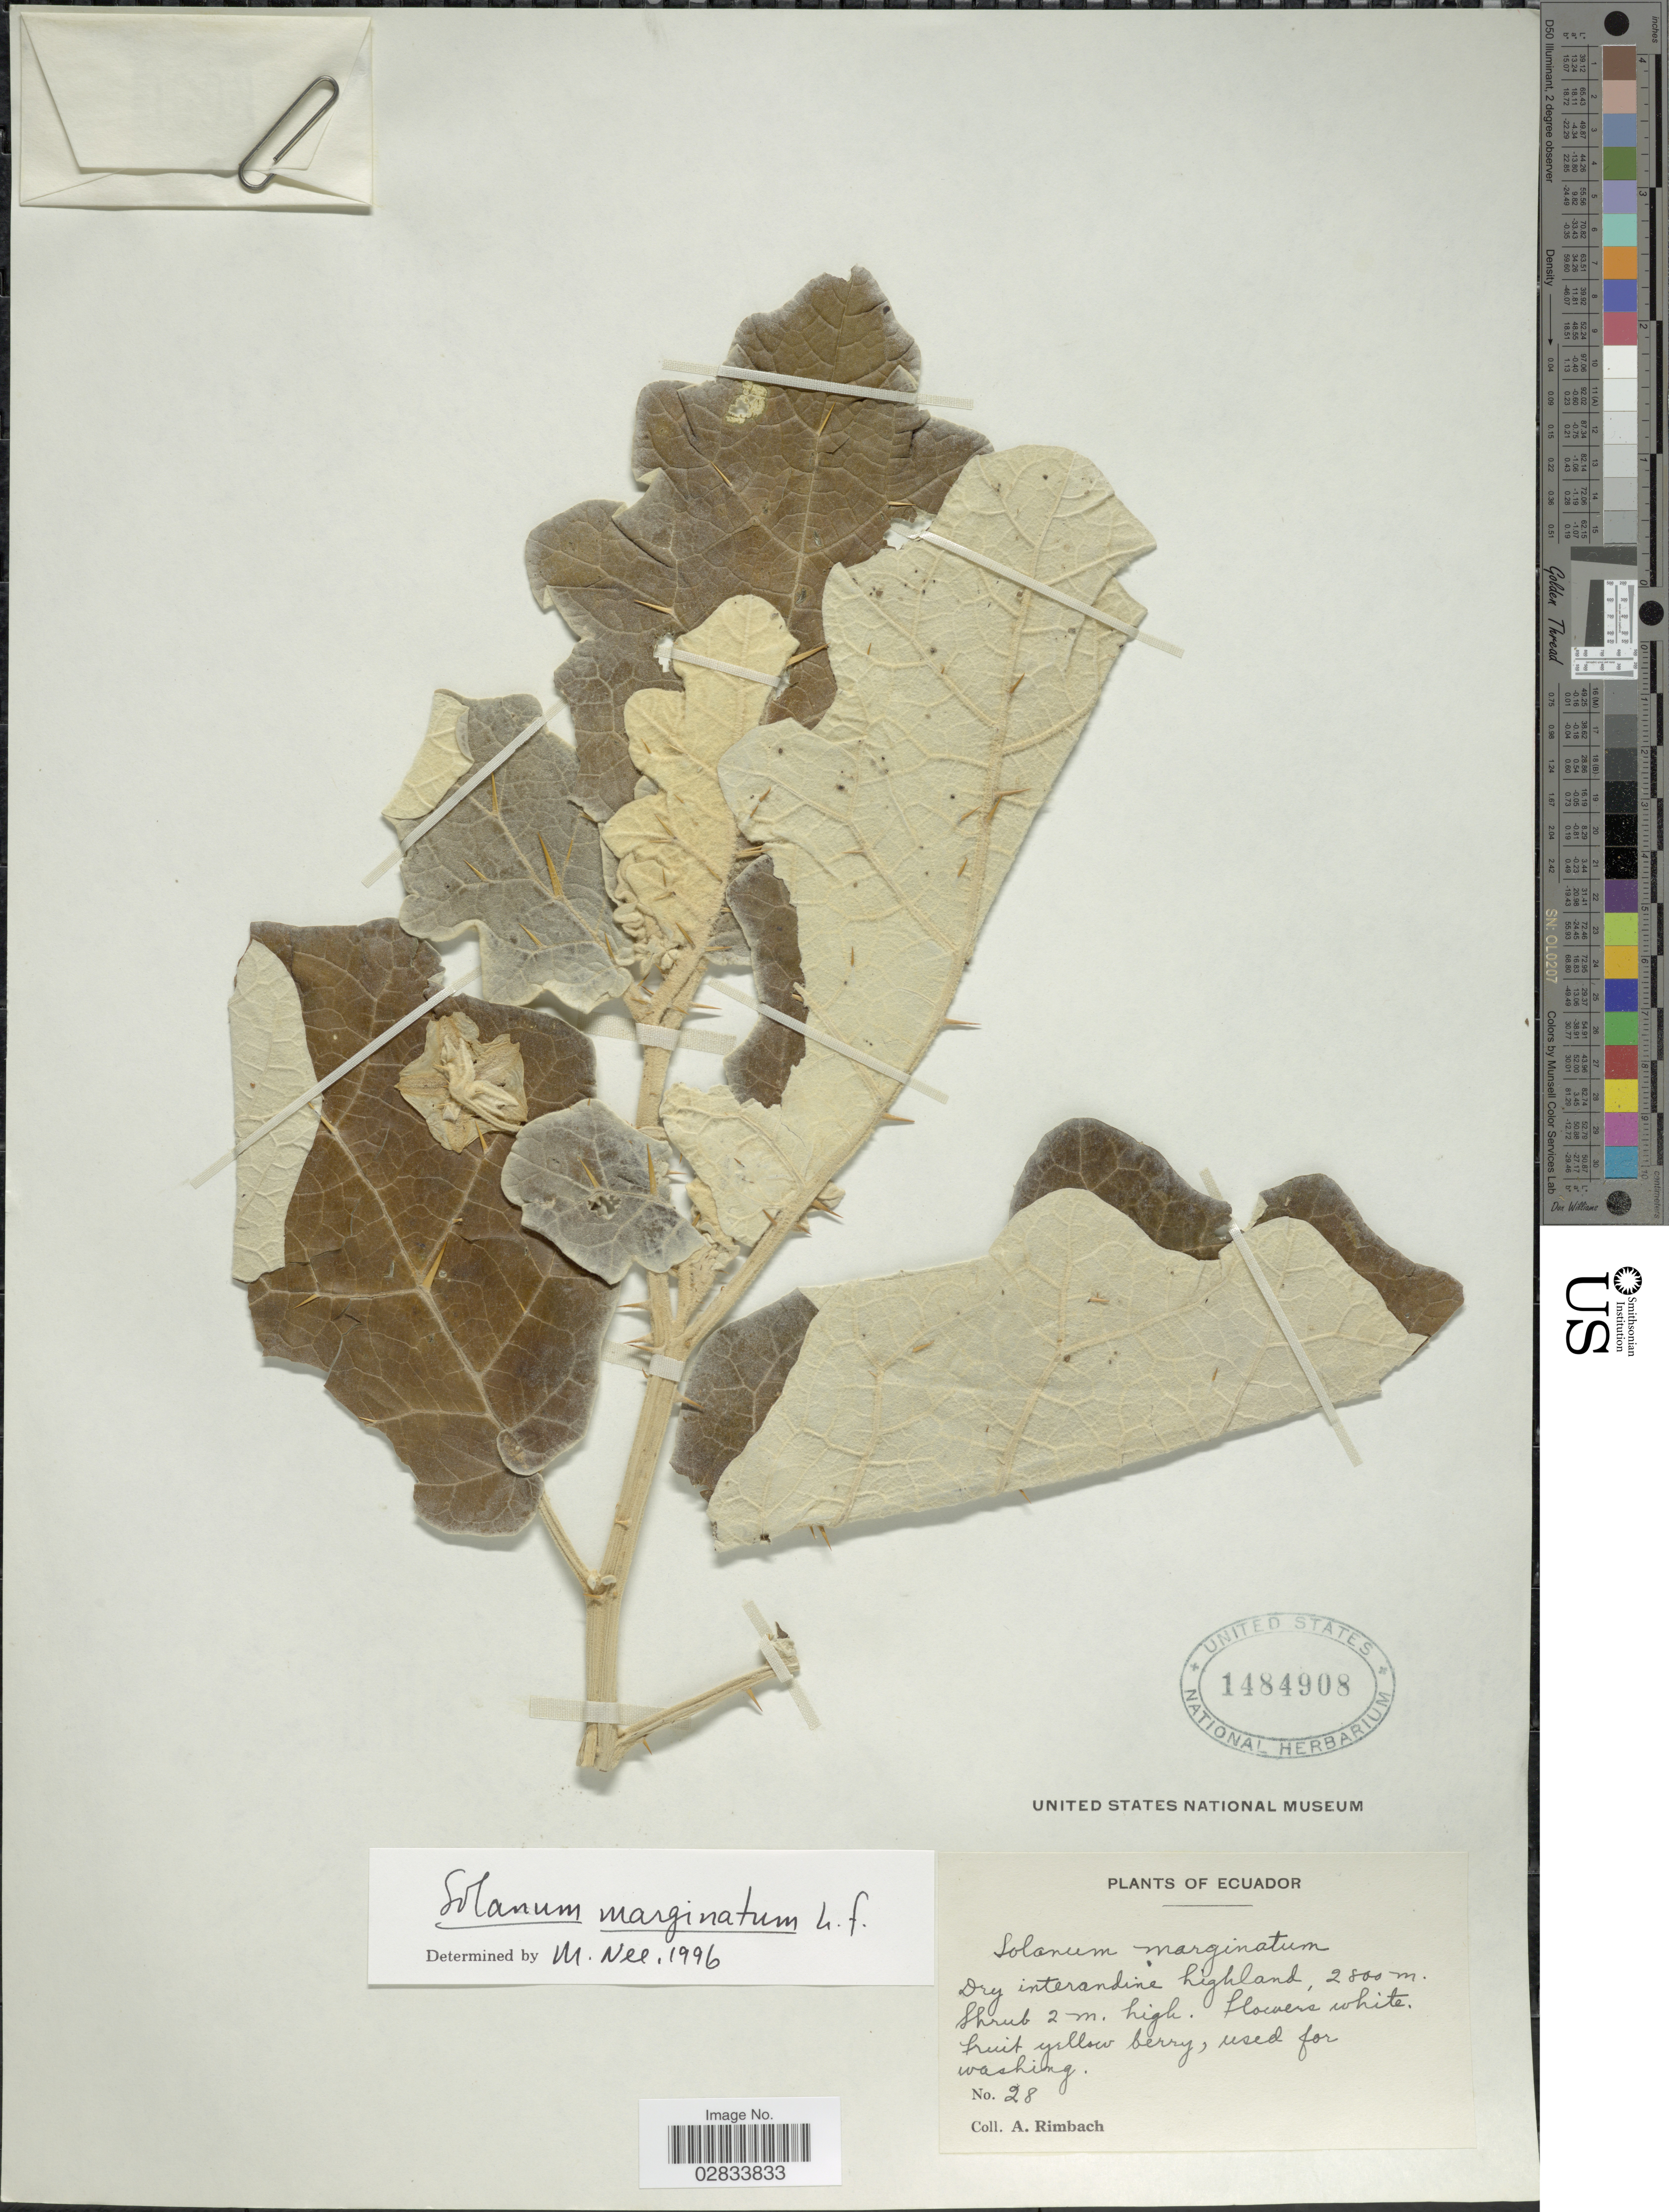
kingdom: Plantae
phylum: Tracheophyta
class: Magnoliopsida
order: Solanales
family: Solanaceae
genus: Solanum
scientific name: Solanum marginatum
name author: L. f.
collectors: A. Rimbach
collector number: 28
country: Ecuador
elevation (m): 2800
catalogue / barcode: US 1484908